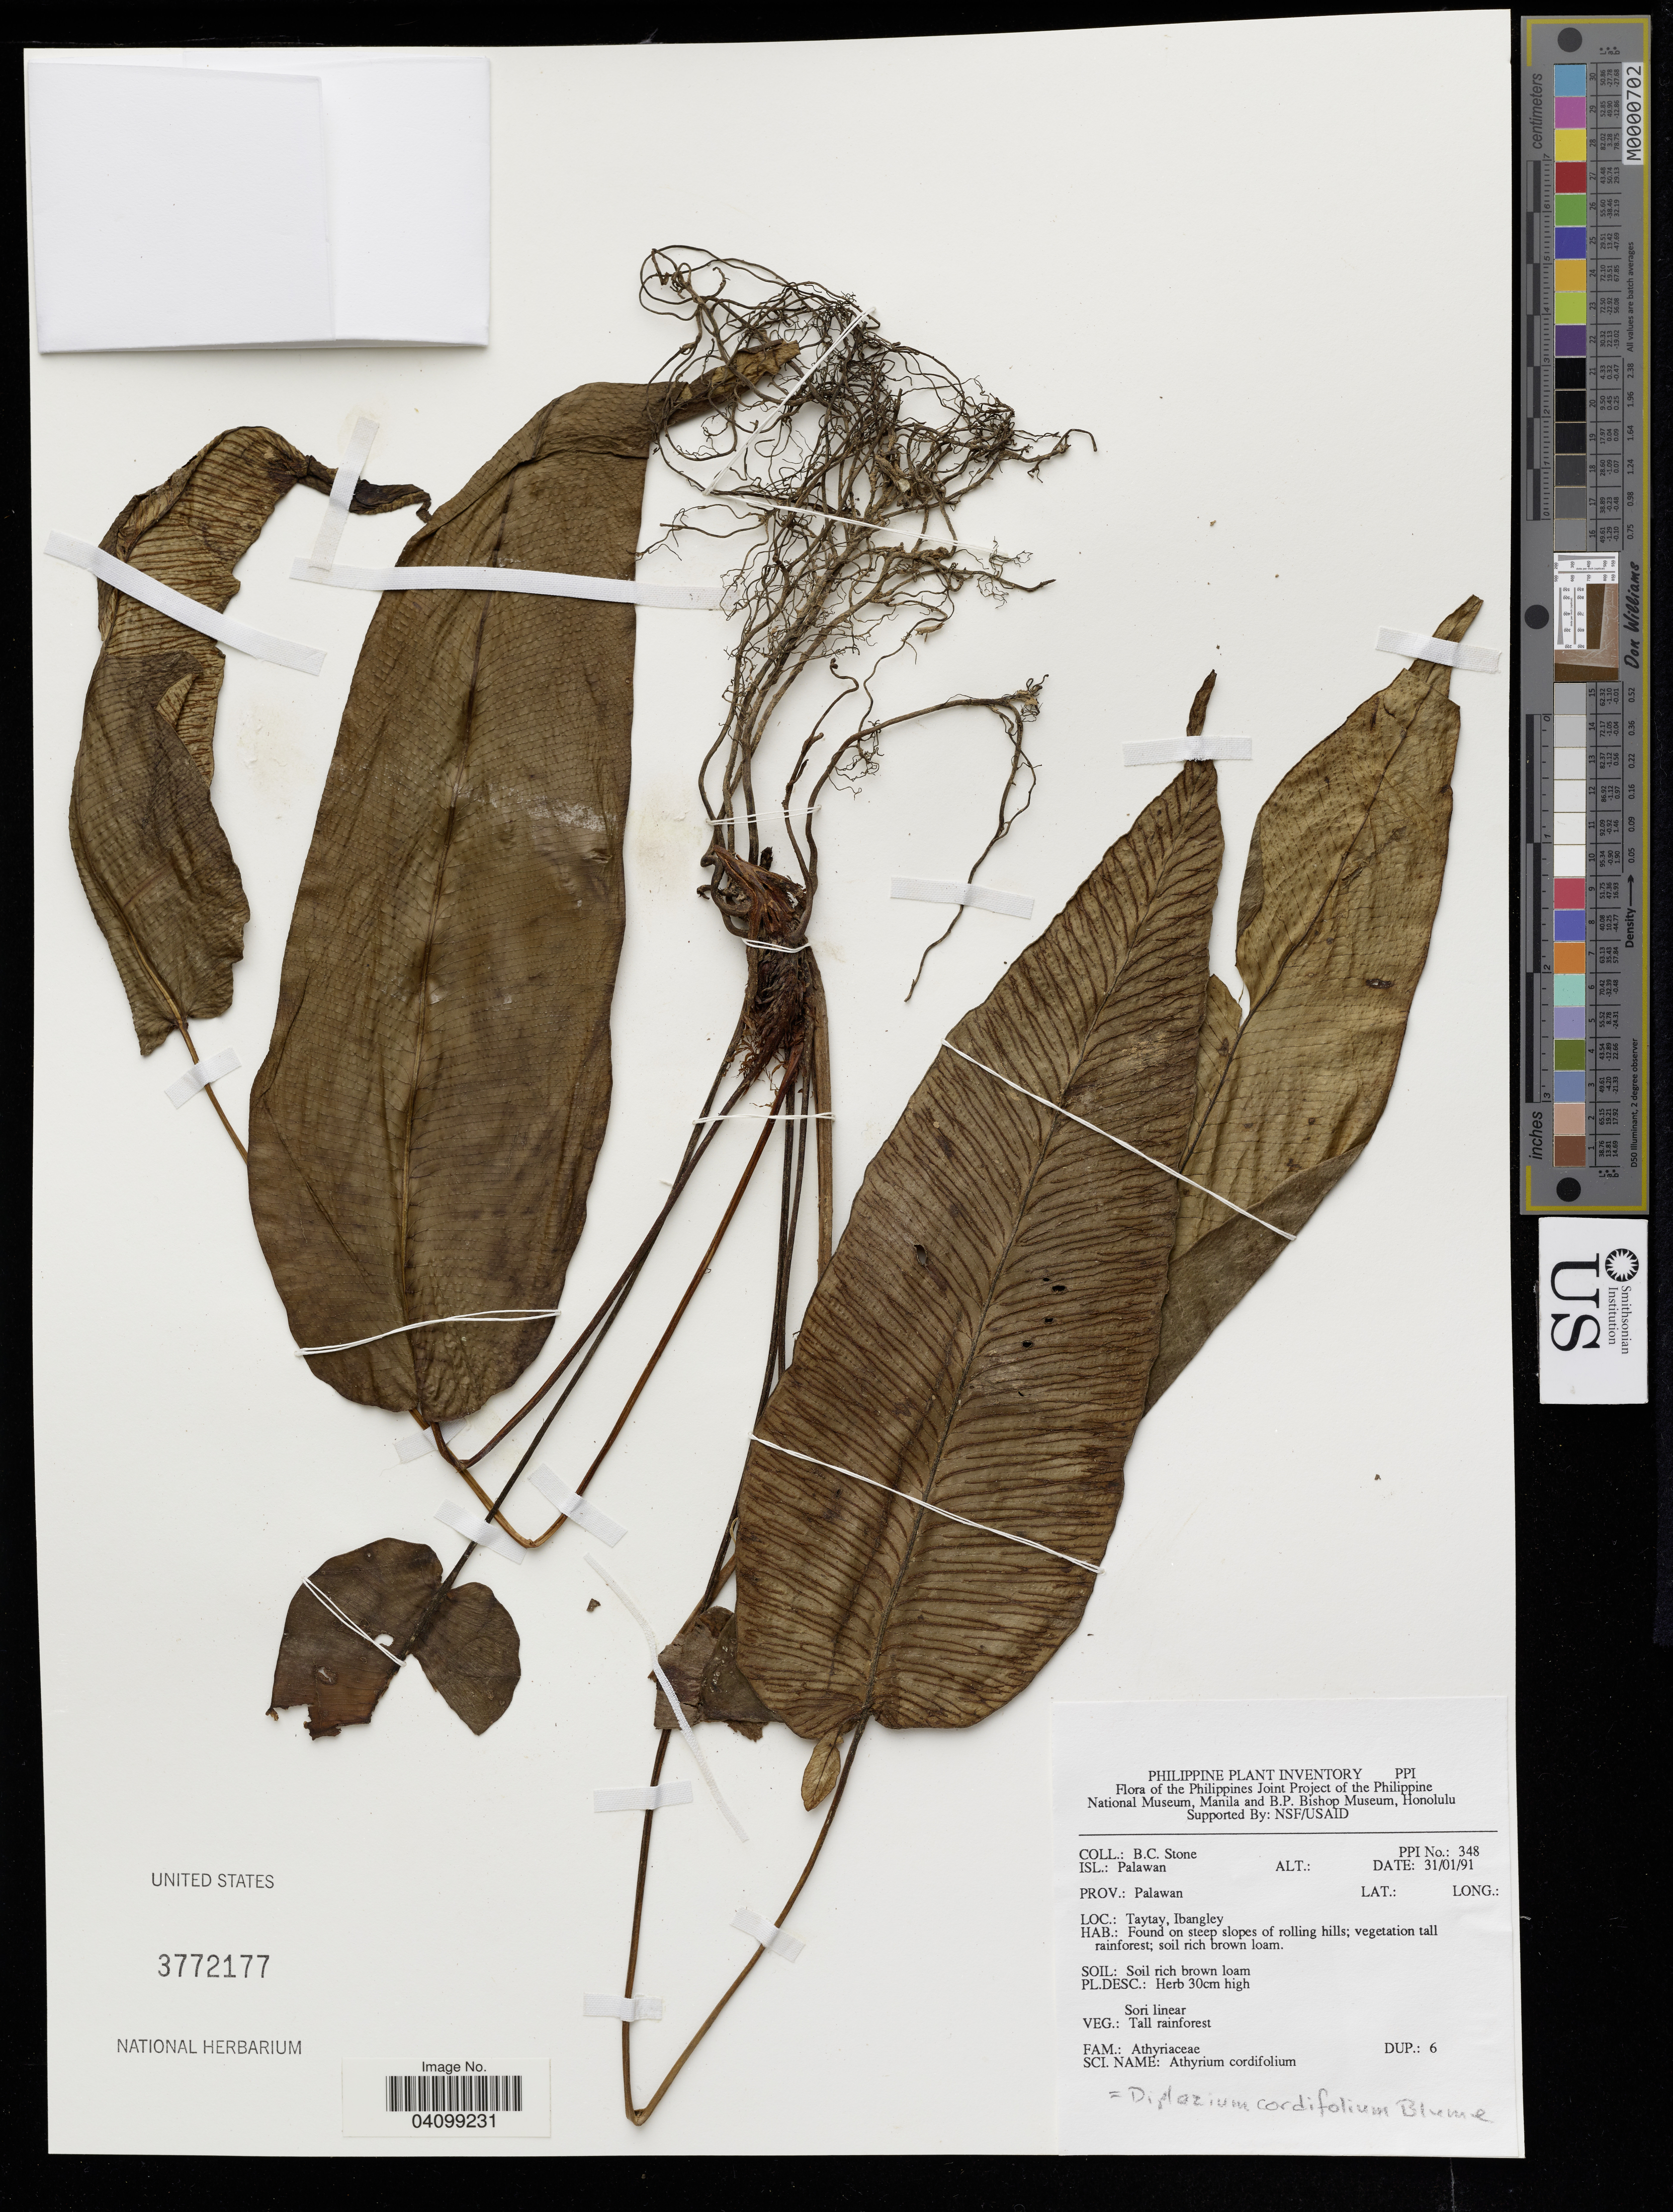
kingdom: Plantae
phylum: Tracheophyta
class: Polypodiopsida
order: Polypodiales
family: Athyriaceae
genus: Athyrium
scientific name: Athyrium cordifolium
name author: (Blume) Copel.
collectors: B. C. Stone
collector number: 348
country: Philippines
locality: Isl.: Palawan. Prov.: Palawan. Taytay, Ibangley.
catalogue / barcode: US 3772177